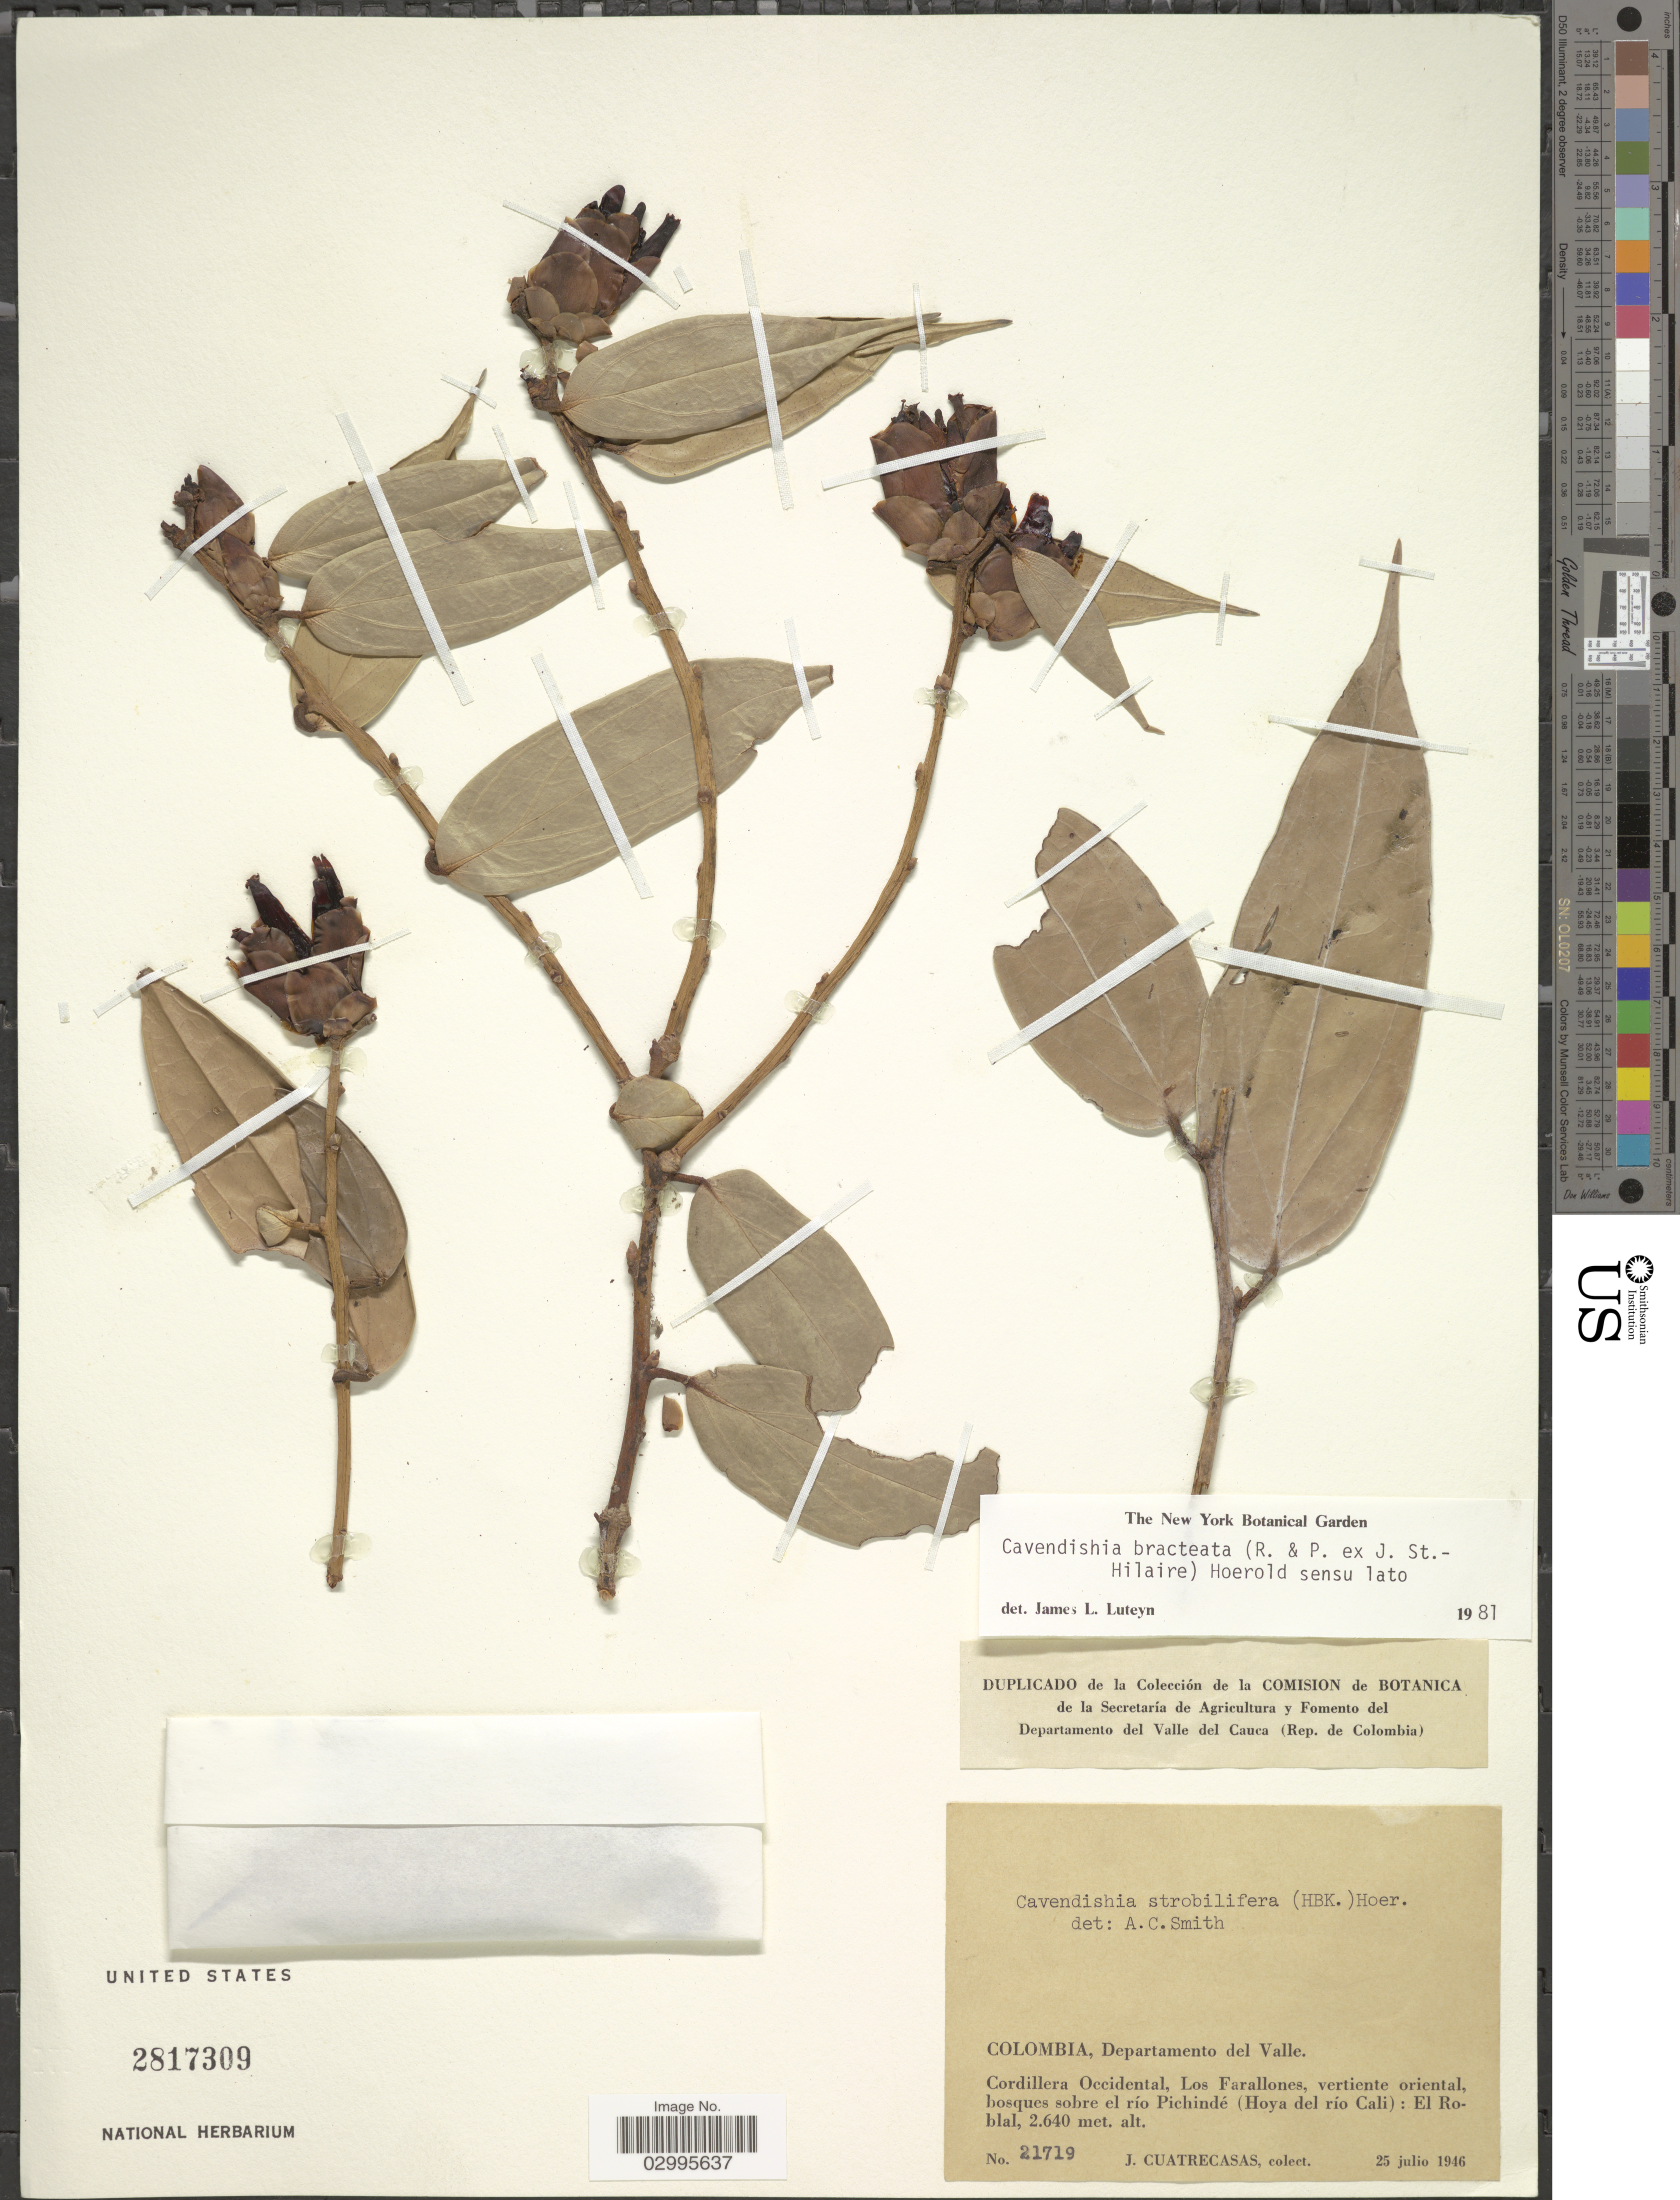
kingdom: Plantae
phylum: Tracheophyta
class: Magnoliopsida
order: Ericales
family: Ericaceae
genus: Cavendishia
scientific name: Cavendishia bracteata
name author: (Ruiz & Pav. ex J. St.-Hil.) Hoerold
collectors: J. Cuatrecasas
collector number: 21719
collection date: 1946-07-25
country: Colombia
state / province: Valle del Cauca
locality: Departamento del Valle. Cordillera Occidental, Los Farallones, vertiente oriental, bosques sobre el río Pichindé (Hoya del río Cali): El Roblal.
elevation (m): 2640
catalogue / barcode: US 2817309